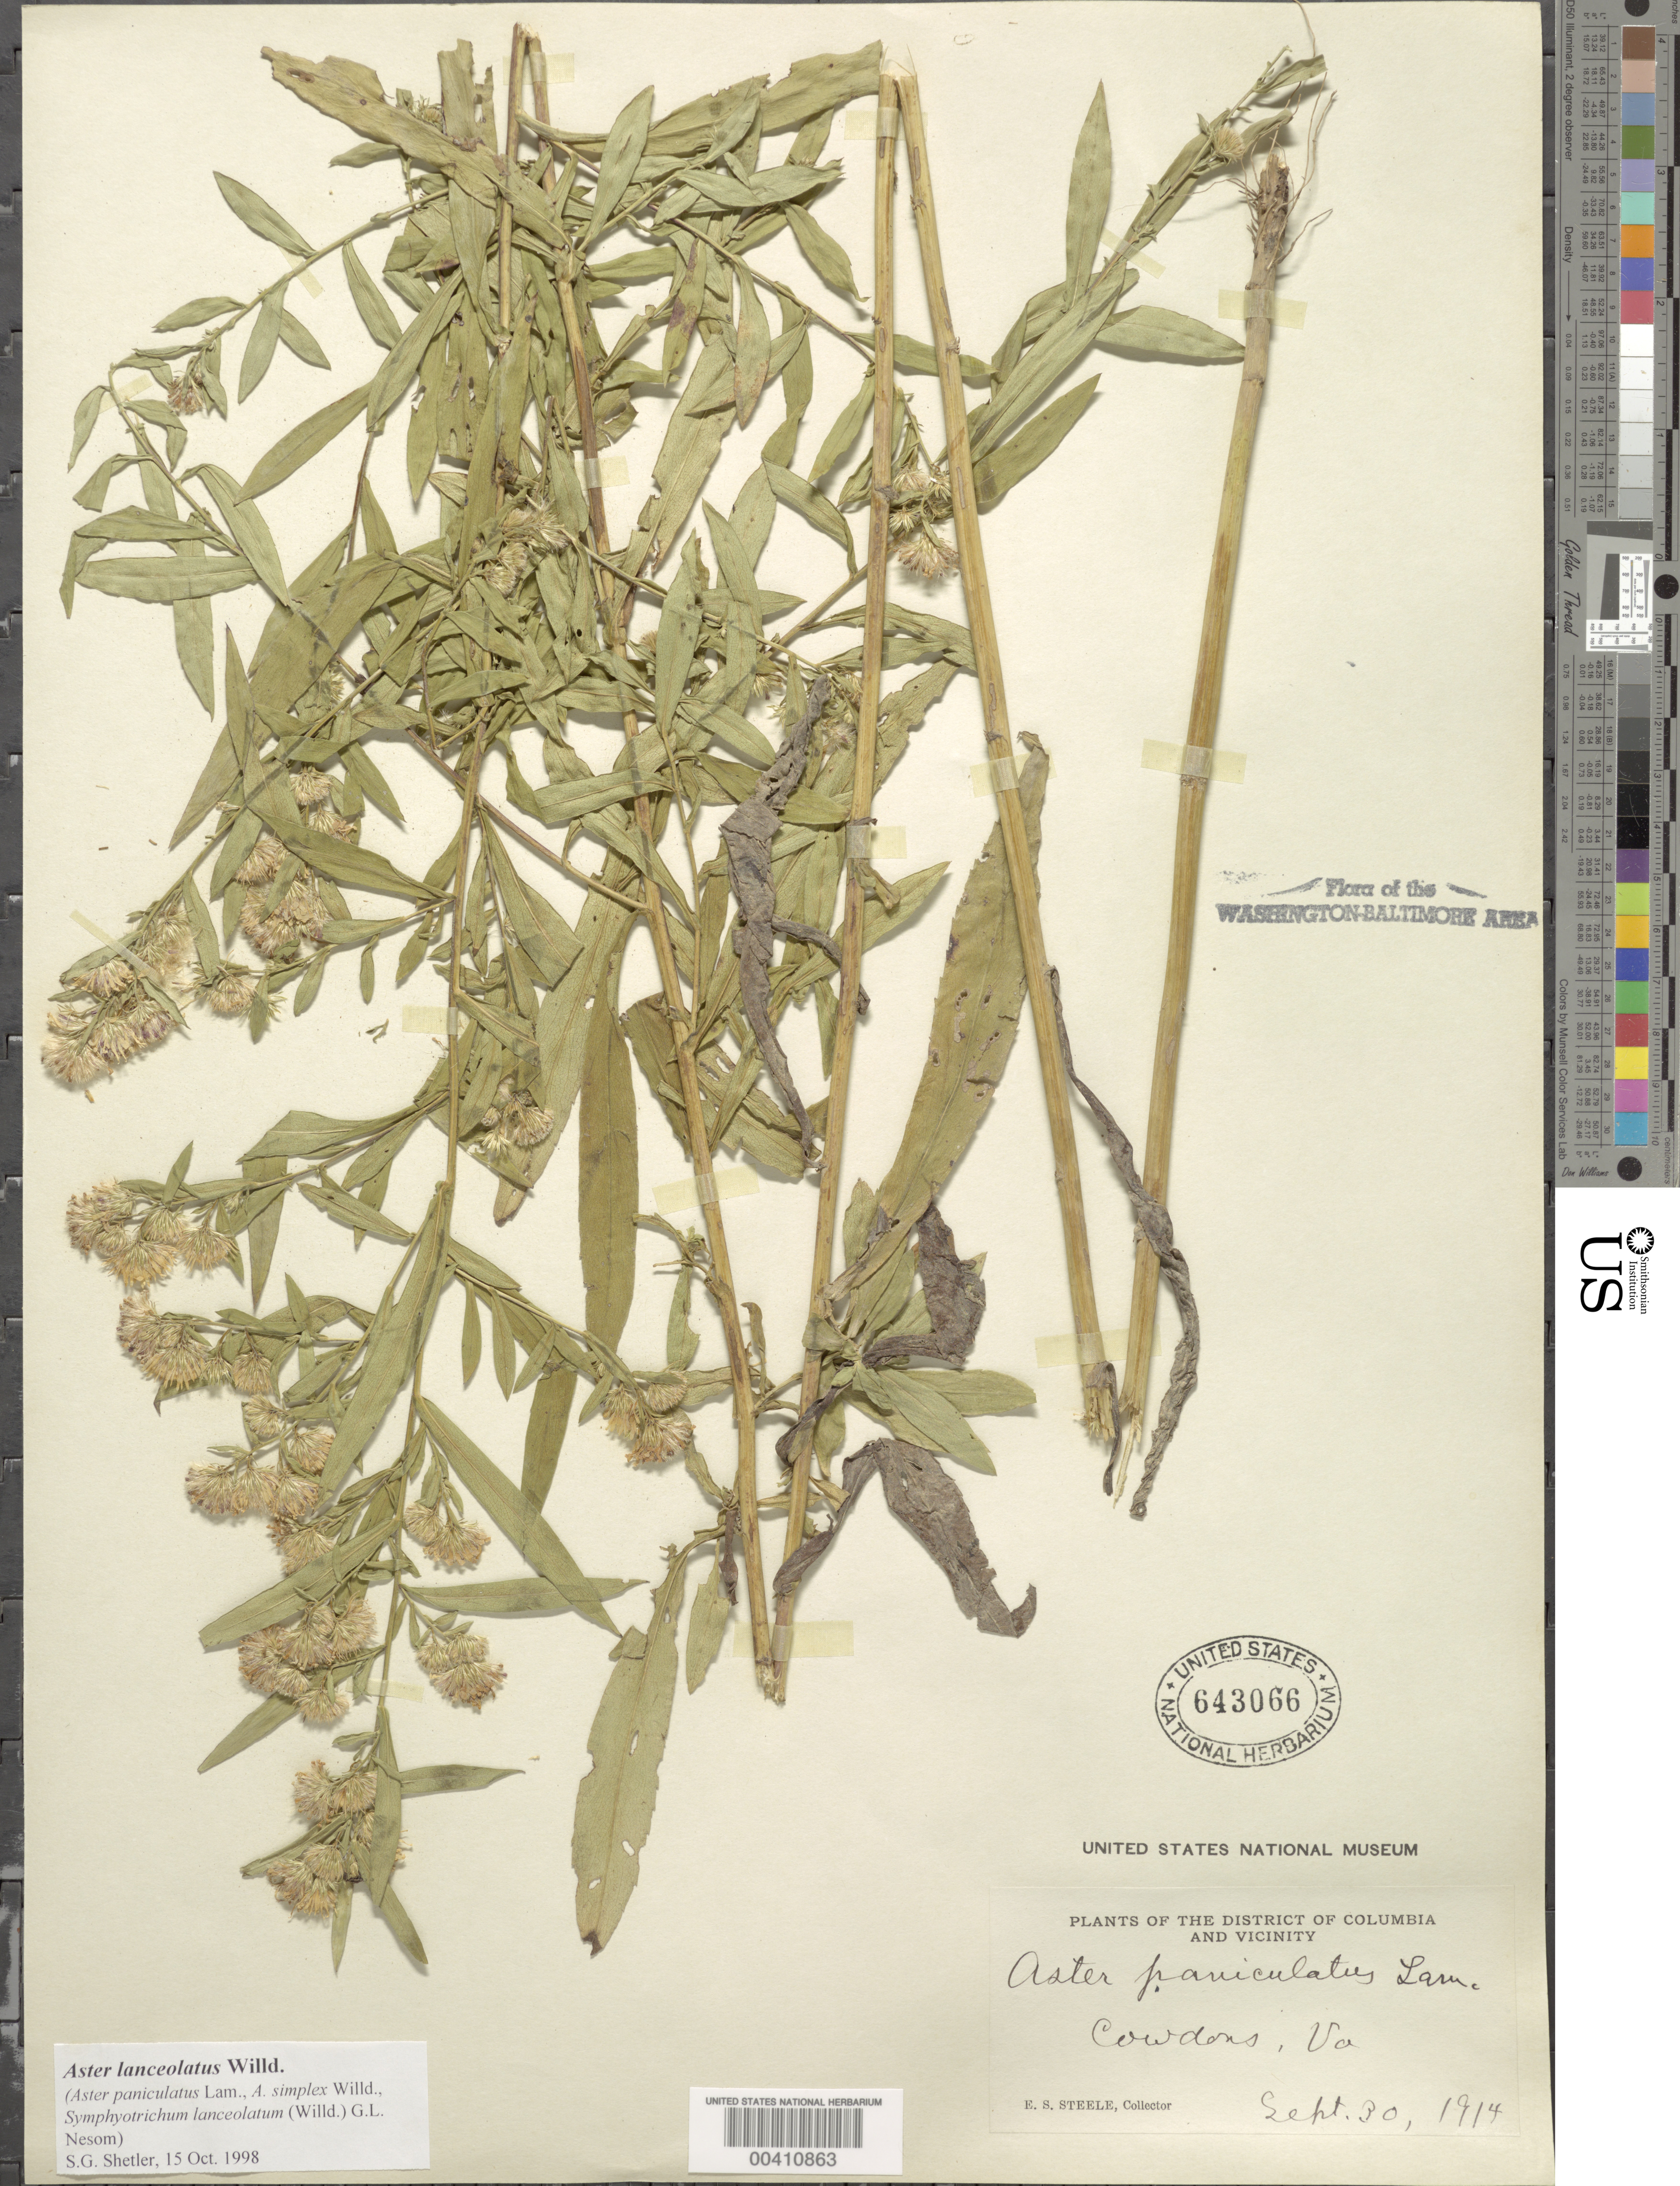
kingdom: Plantae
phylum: Tracheophyta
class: Magnoliopsida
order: Asterales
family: Asteraceae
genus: Symphyotrichum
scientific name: Symphyotrichum lanceolatum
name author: (Willd.) G.L. Nesom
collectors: E. Steele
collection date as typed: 30 Sep 1914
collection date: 1914-09-30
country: United States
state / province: Virginia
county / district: Arlington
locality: Cowdons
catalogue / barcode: US 643066